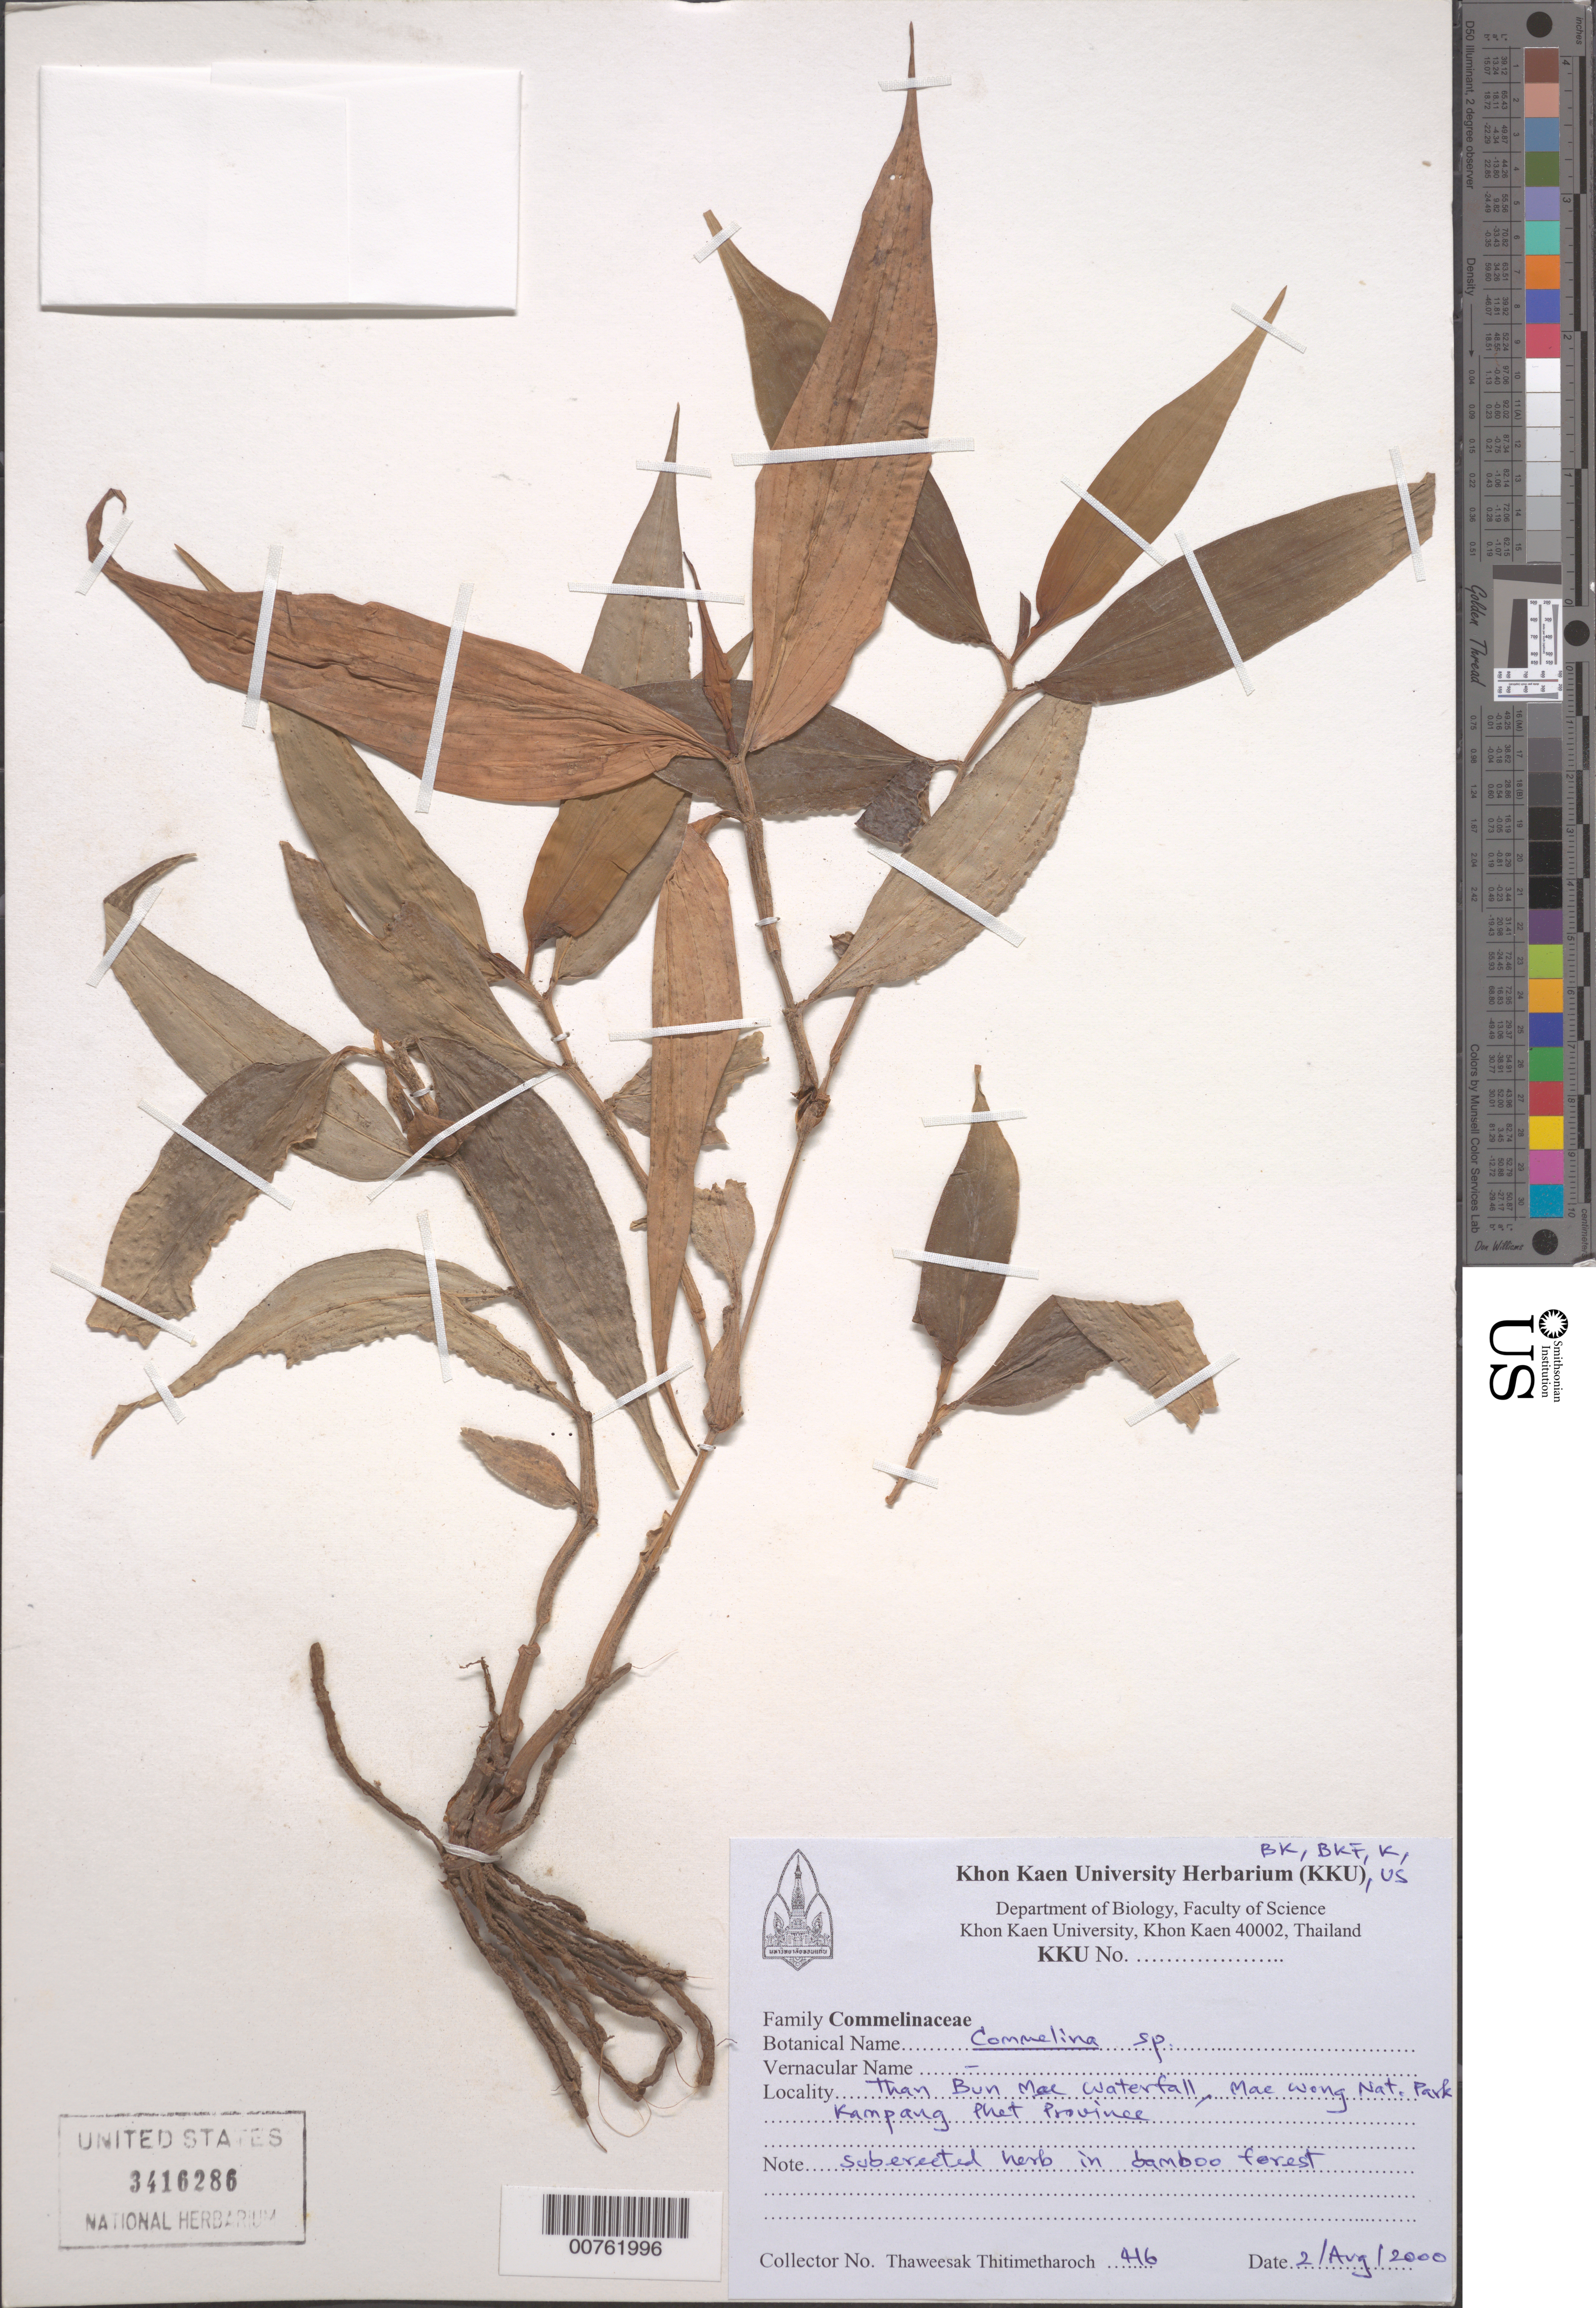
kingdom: Plantae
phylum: Tracheophyta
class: Liliopsida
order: Commelinales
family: Commelinaceae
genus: Commelina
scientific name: Commelina sp.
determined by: Faden, Robert B., (US), Smithsonian Institution - National Museum of Natural History (UNITED STATES)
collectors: T. Thitimetharoch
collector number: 416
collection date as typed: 02 Aug 2000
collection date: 2000-08-02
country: Thailand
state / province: Kamphaeng Phet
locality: Than Bun Mac Waterfall, Mae Wong Nat. Park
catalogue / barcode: US 3416286